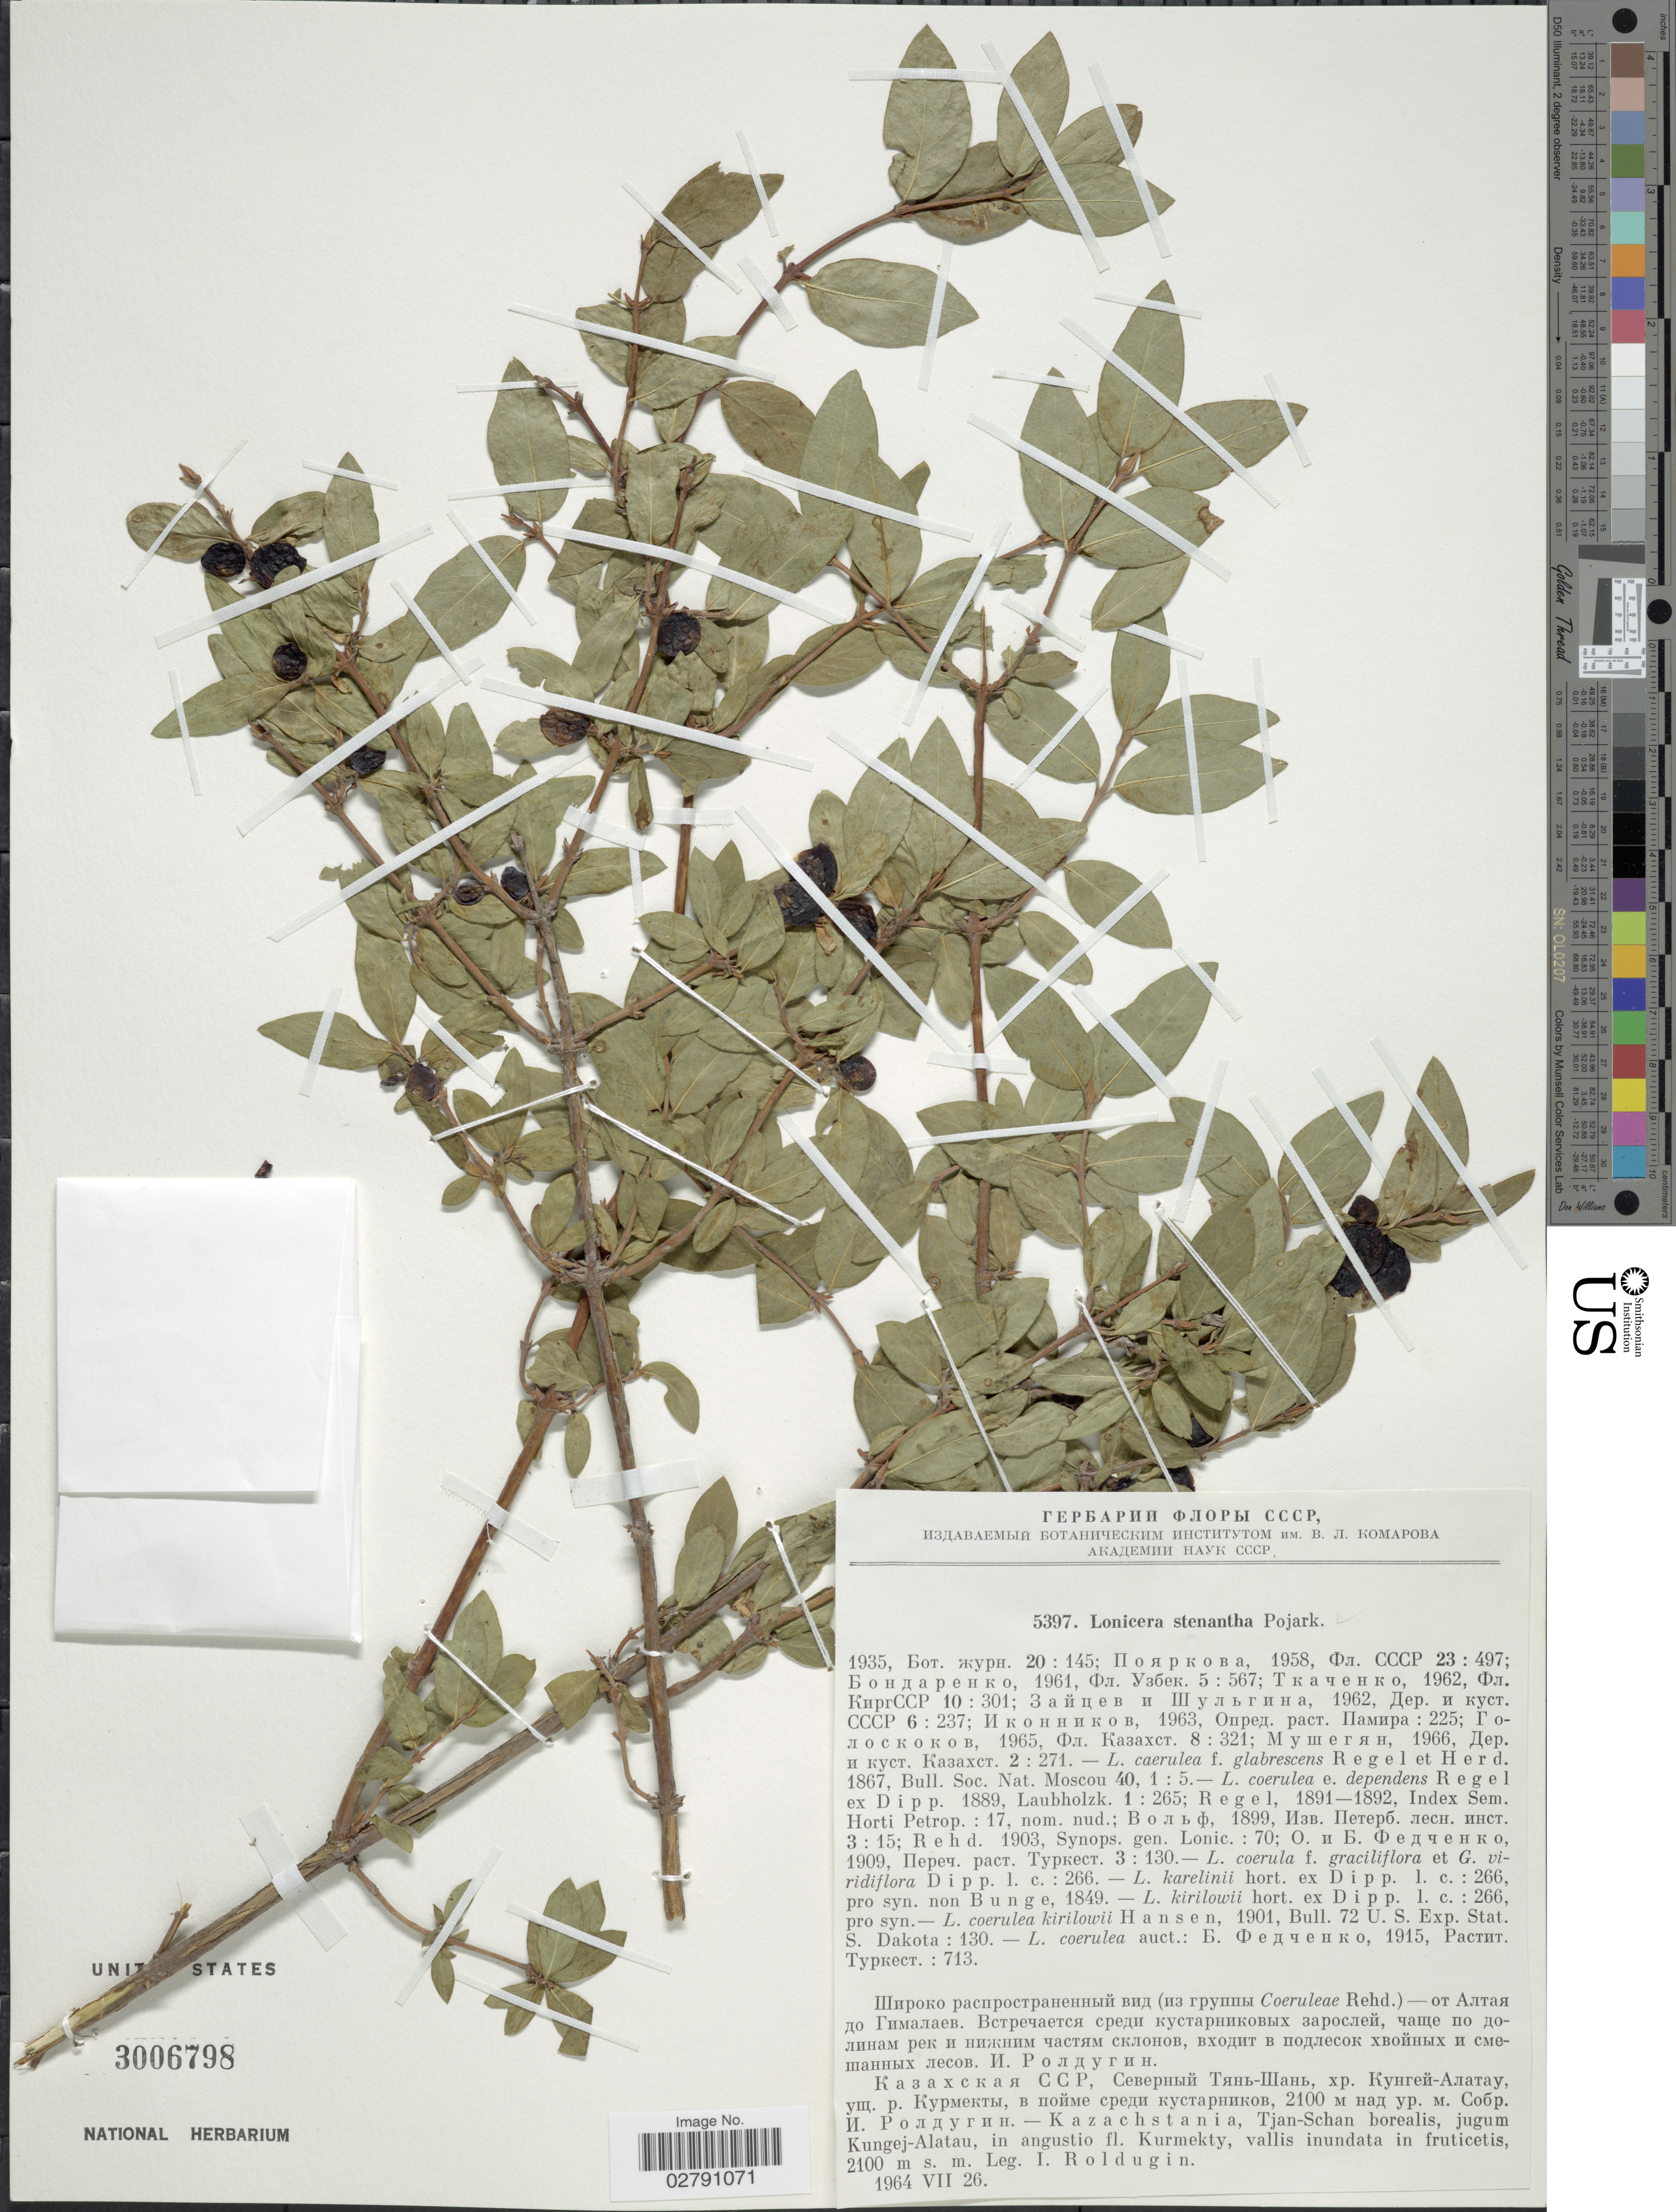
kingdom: Plantae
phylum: Tracheophyta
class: Magnoliopsida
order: Dipsacales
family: Caprifoliaceae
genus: Lonicera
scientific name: Lonicera stenantha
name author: Pojark.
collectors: I. Roldugin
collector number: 5397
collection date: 1964-07-26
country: Kazakhstan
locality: Kazachstania, Tjan-Schan borealis, jugum Kungej-Alatau, in angustio fl. Kurmekty, vallis inundata in fruticetis.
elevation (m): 2100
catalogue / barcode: US 3006798